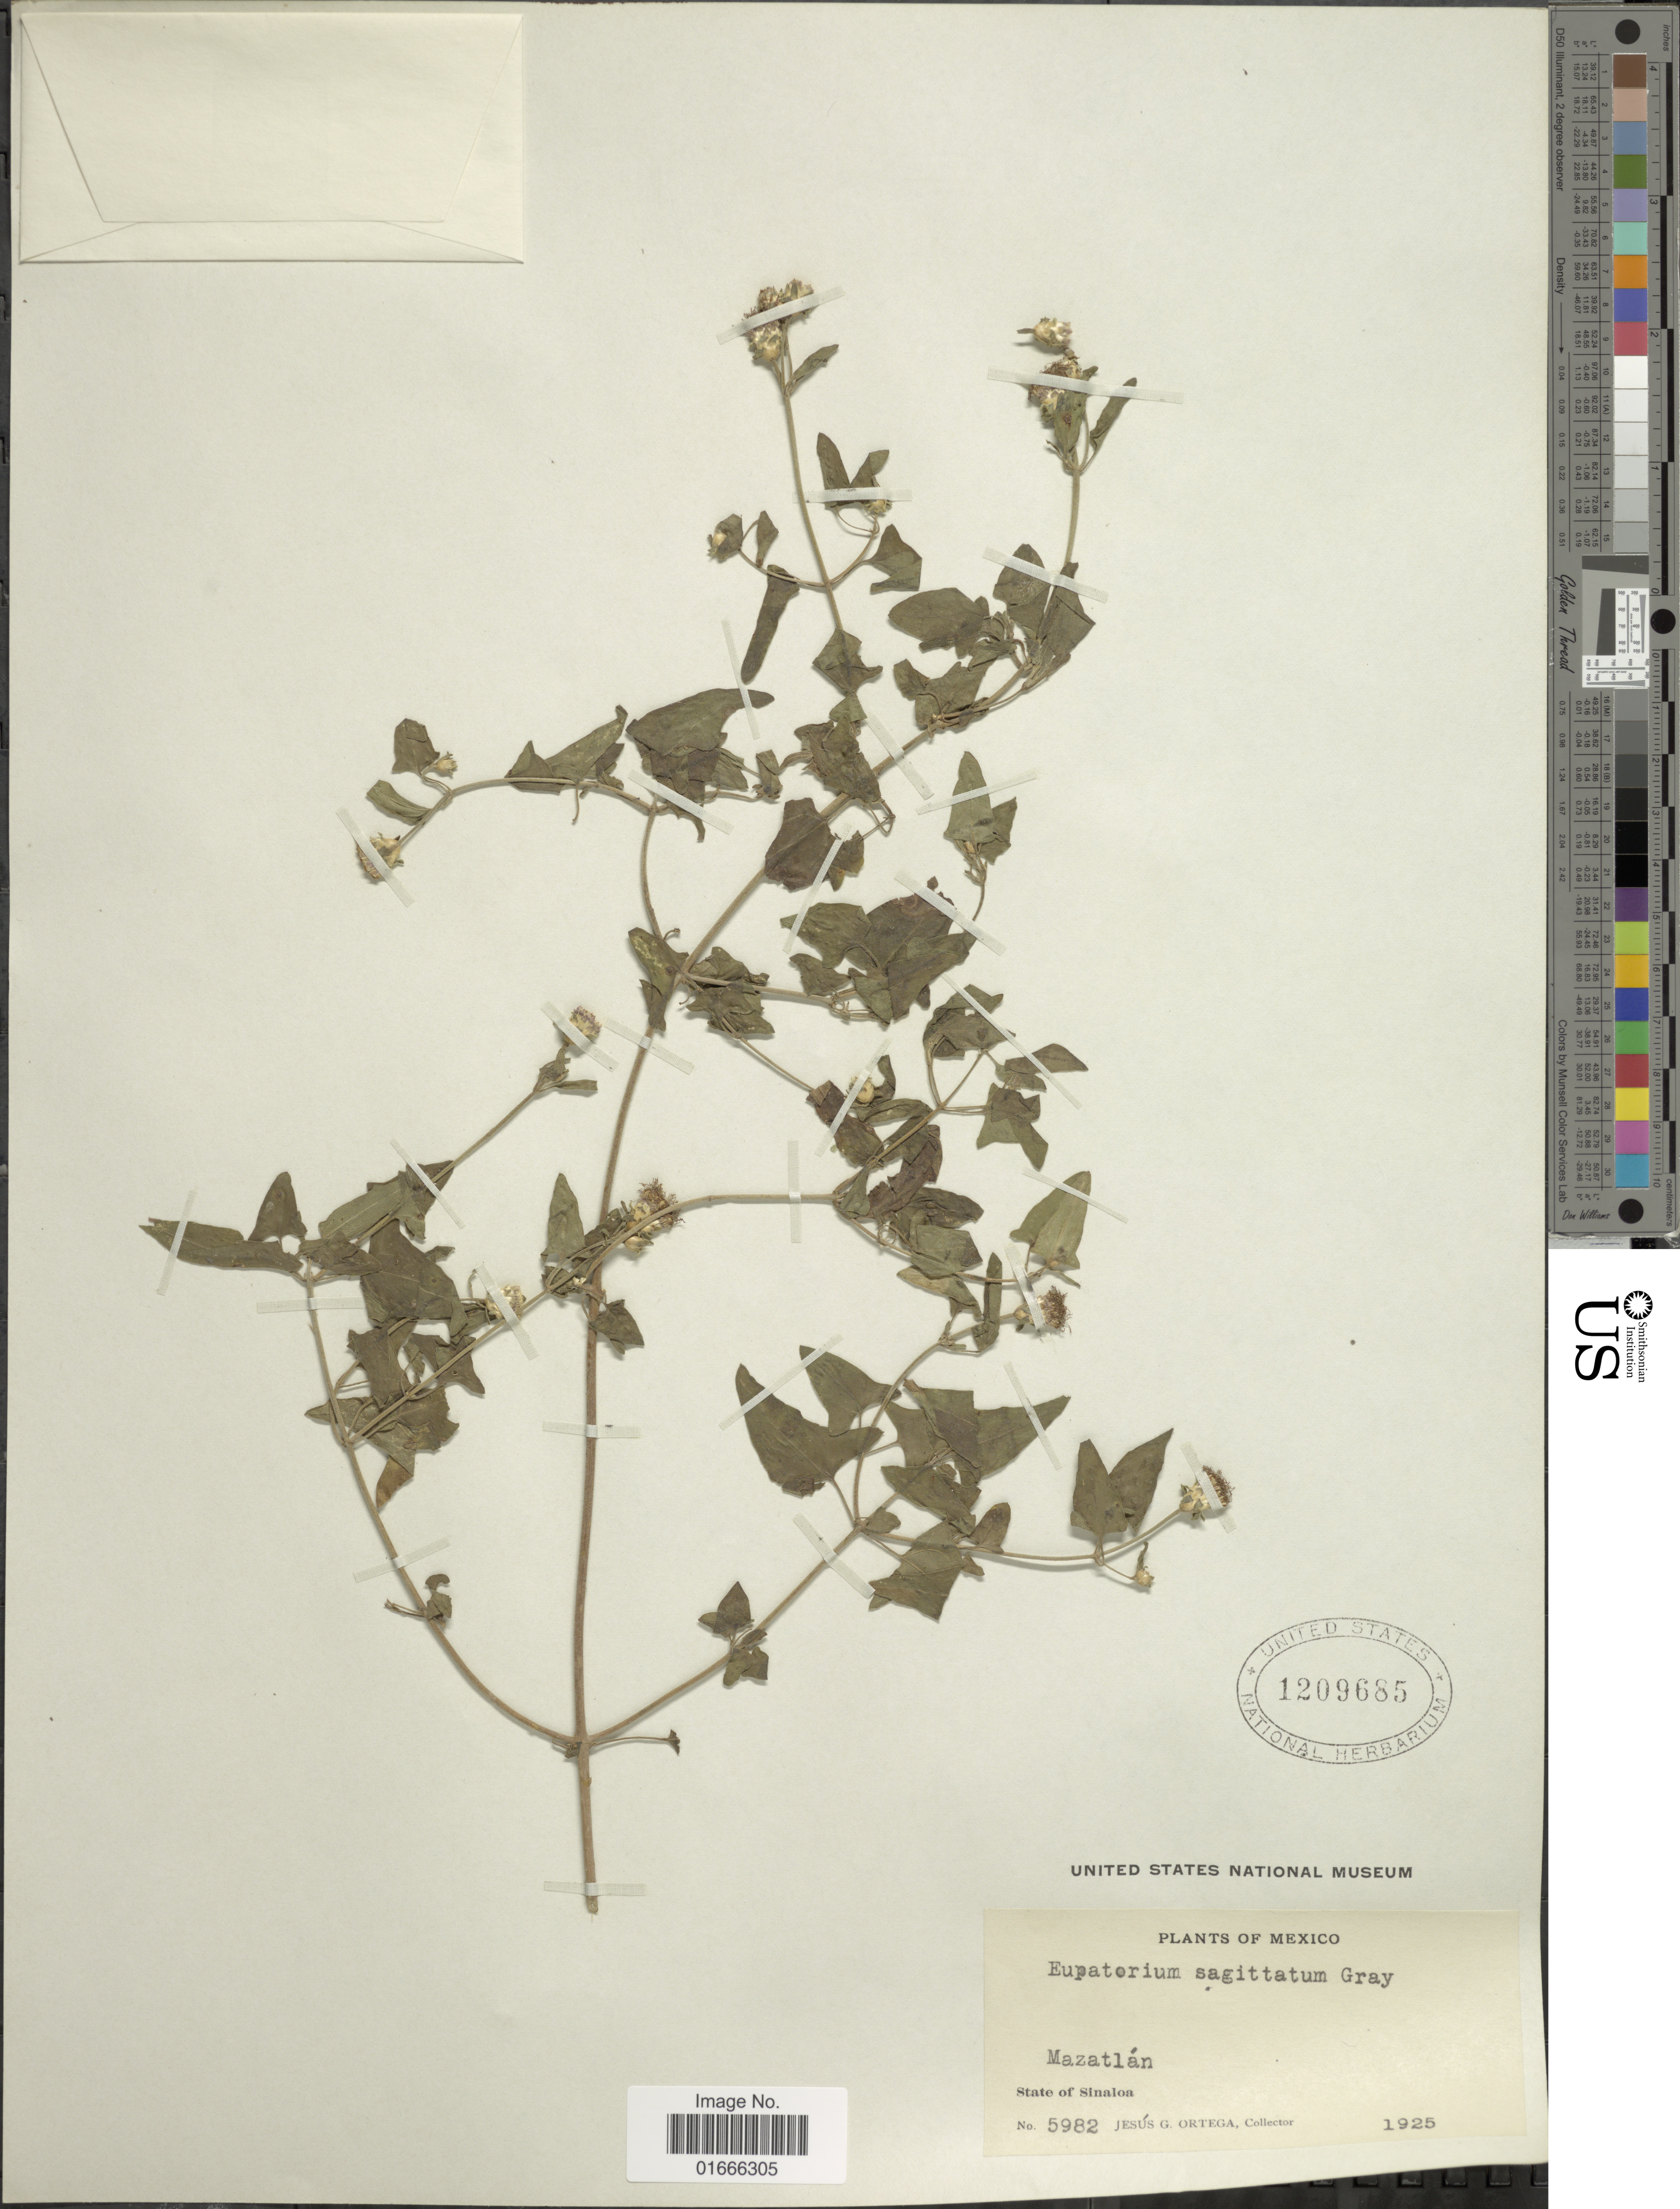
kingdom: Plantae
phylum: Tracheophyta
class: Magnoliopsida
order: Asterales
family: Asteraceae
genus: Chromolaena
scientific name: Chromolaena sagittata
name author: (A. Gray) R.M. King & H. Rob.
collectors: J. Ortega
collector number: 5982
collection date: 1925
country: Mexico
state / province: Sinaloa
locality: Mazatlan, State of Sinalao.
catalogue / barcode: US 1209685